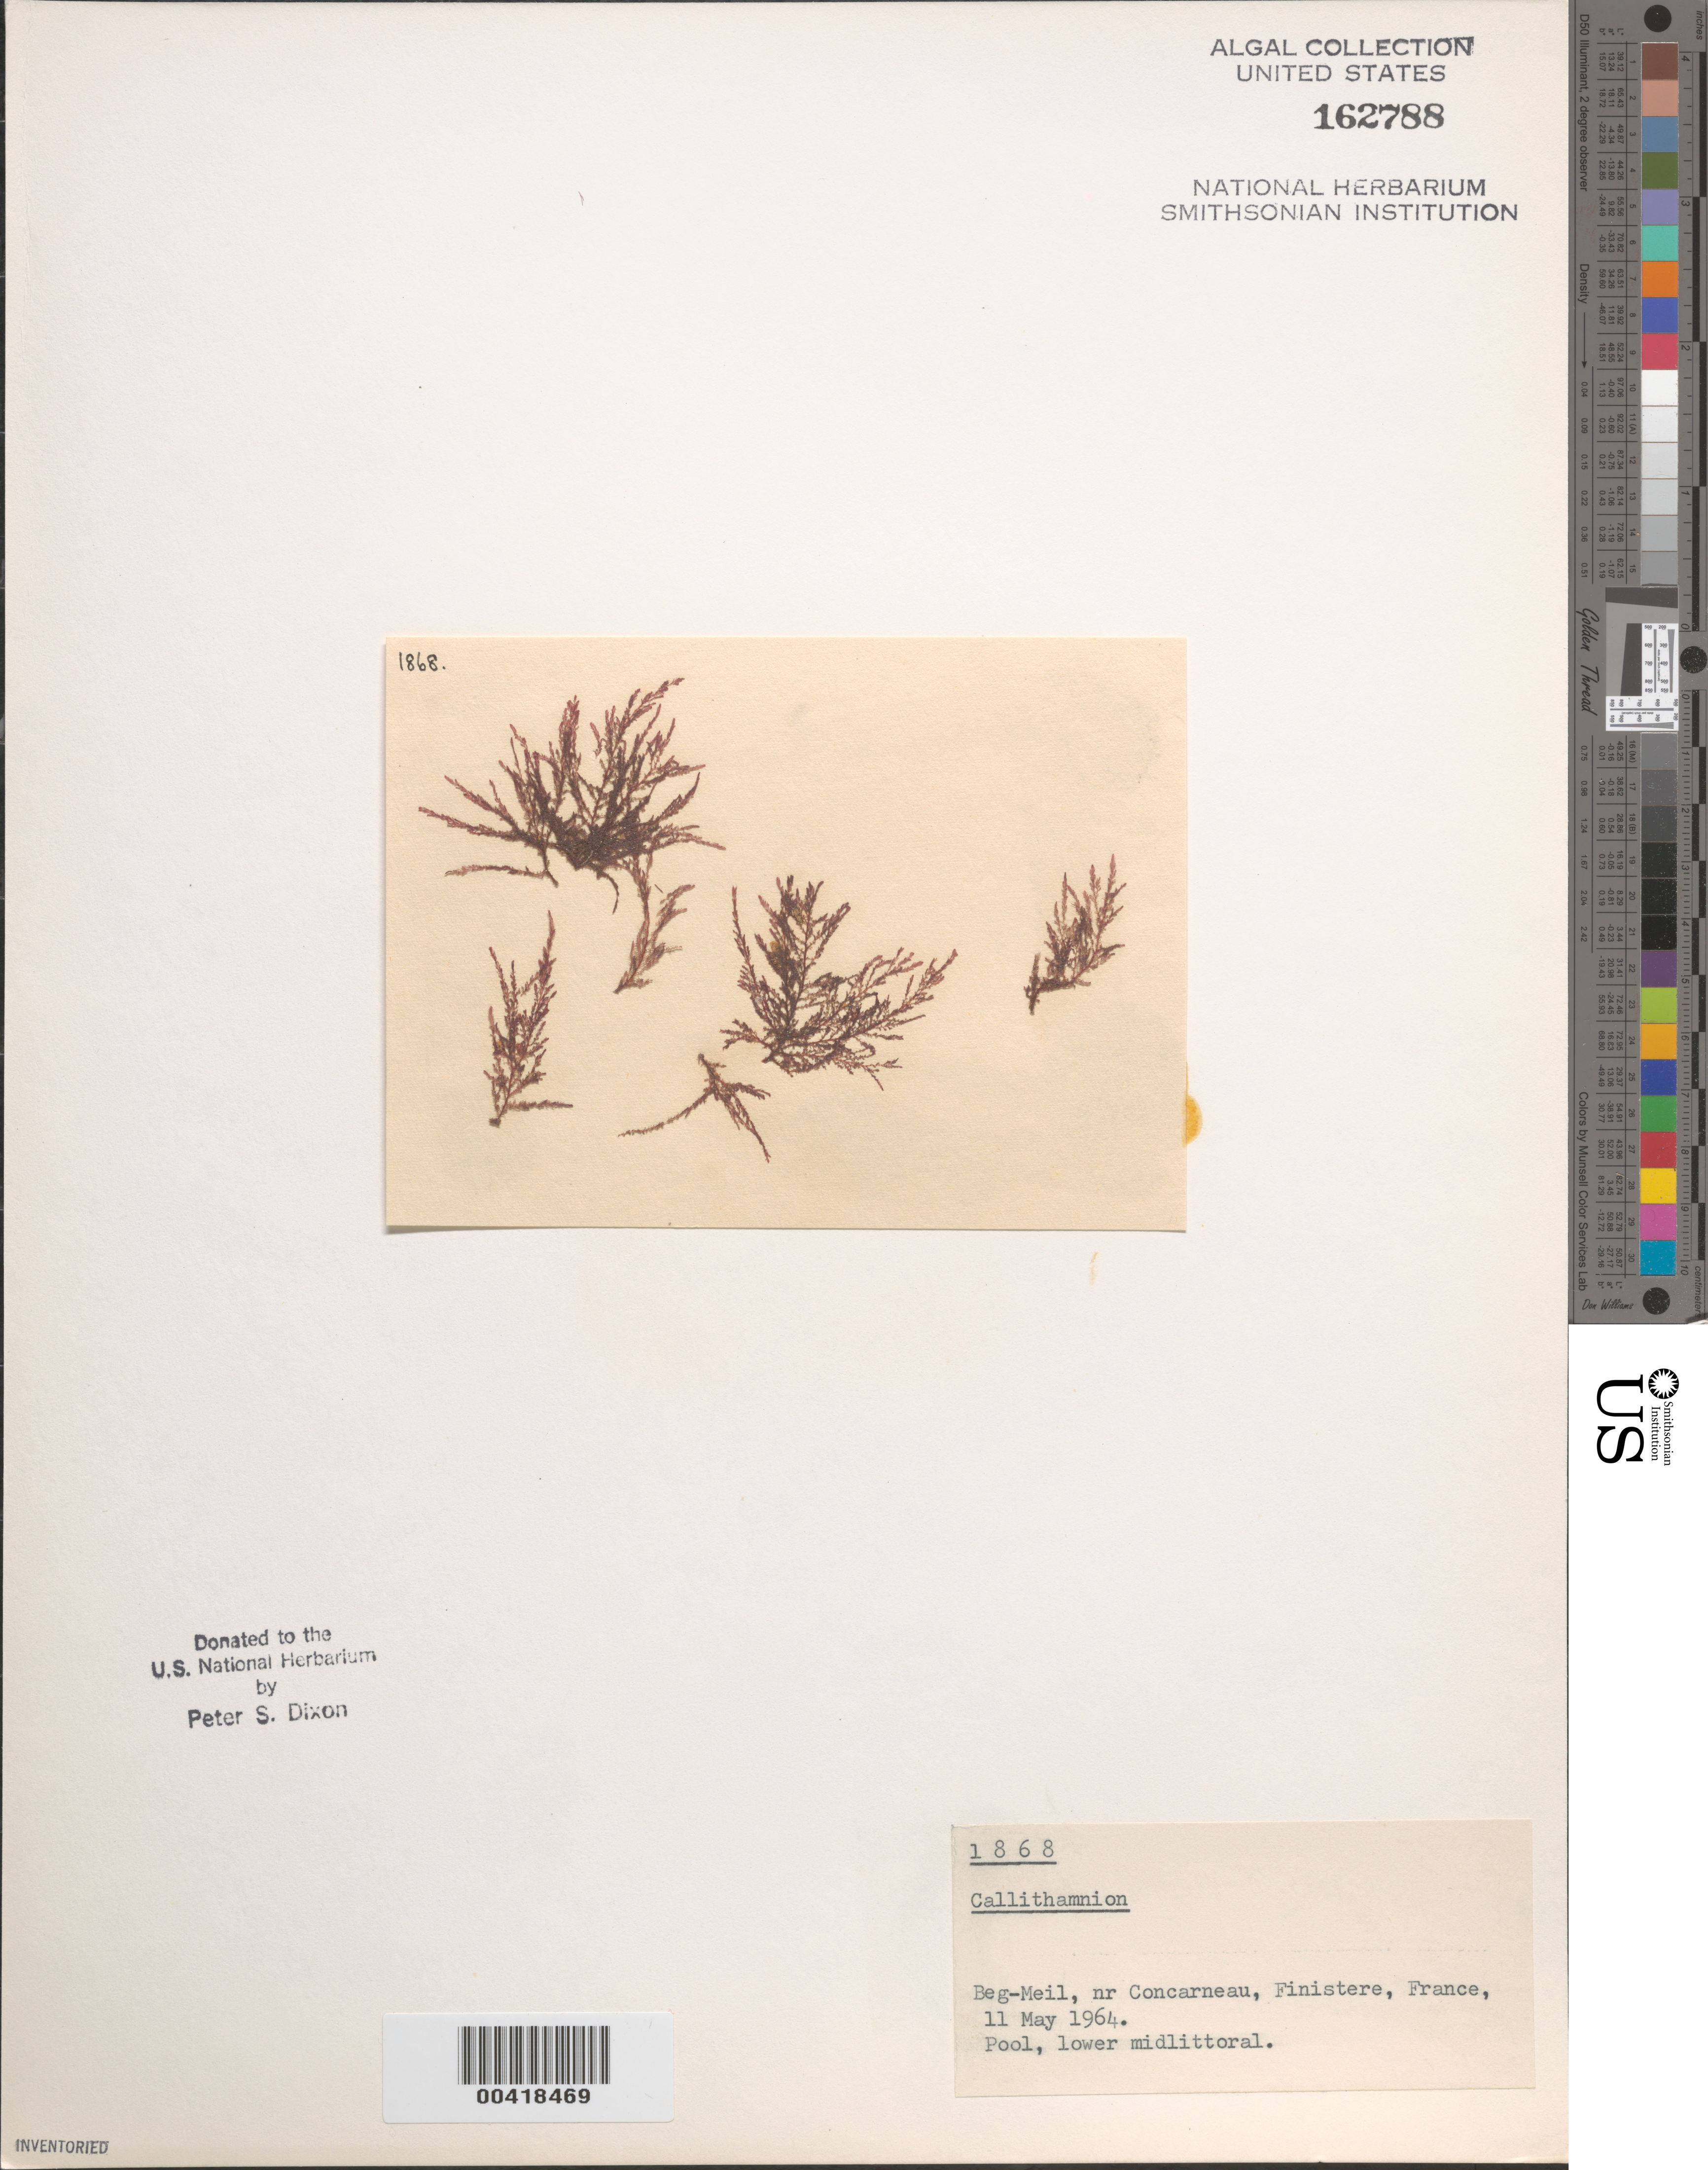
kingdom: Plantae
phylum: Rhodophyta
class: Florideophyceae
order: Ceramiales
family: Callithamniaceae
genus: Callithamnion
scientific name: Callithamnion sp.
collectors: P. S. Dixon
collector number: PSD 1868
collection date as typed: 11 May 1964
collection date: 1964-05-11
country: France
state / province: Bretagne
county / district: Finistère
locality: Beg-meil, near concarneau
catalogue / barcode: US 162788